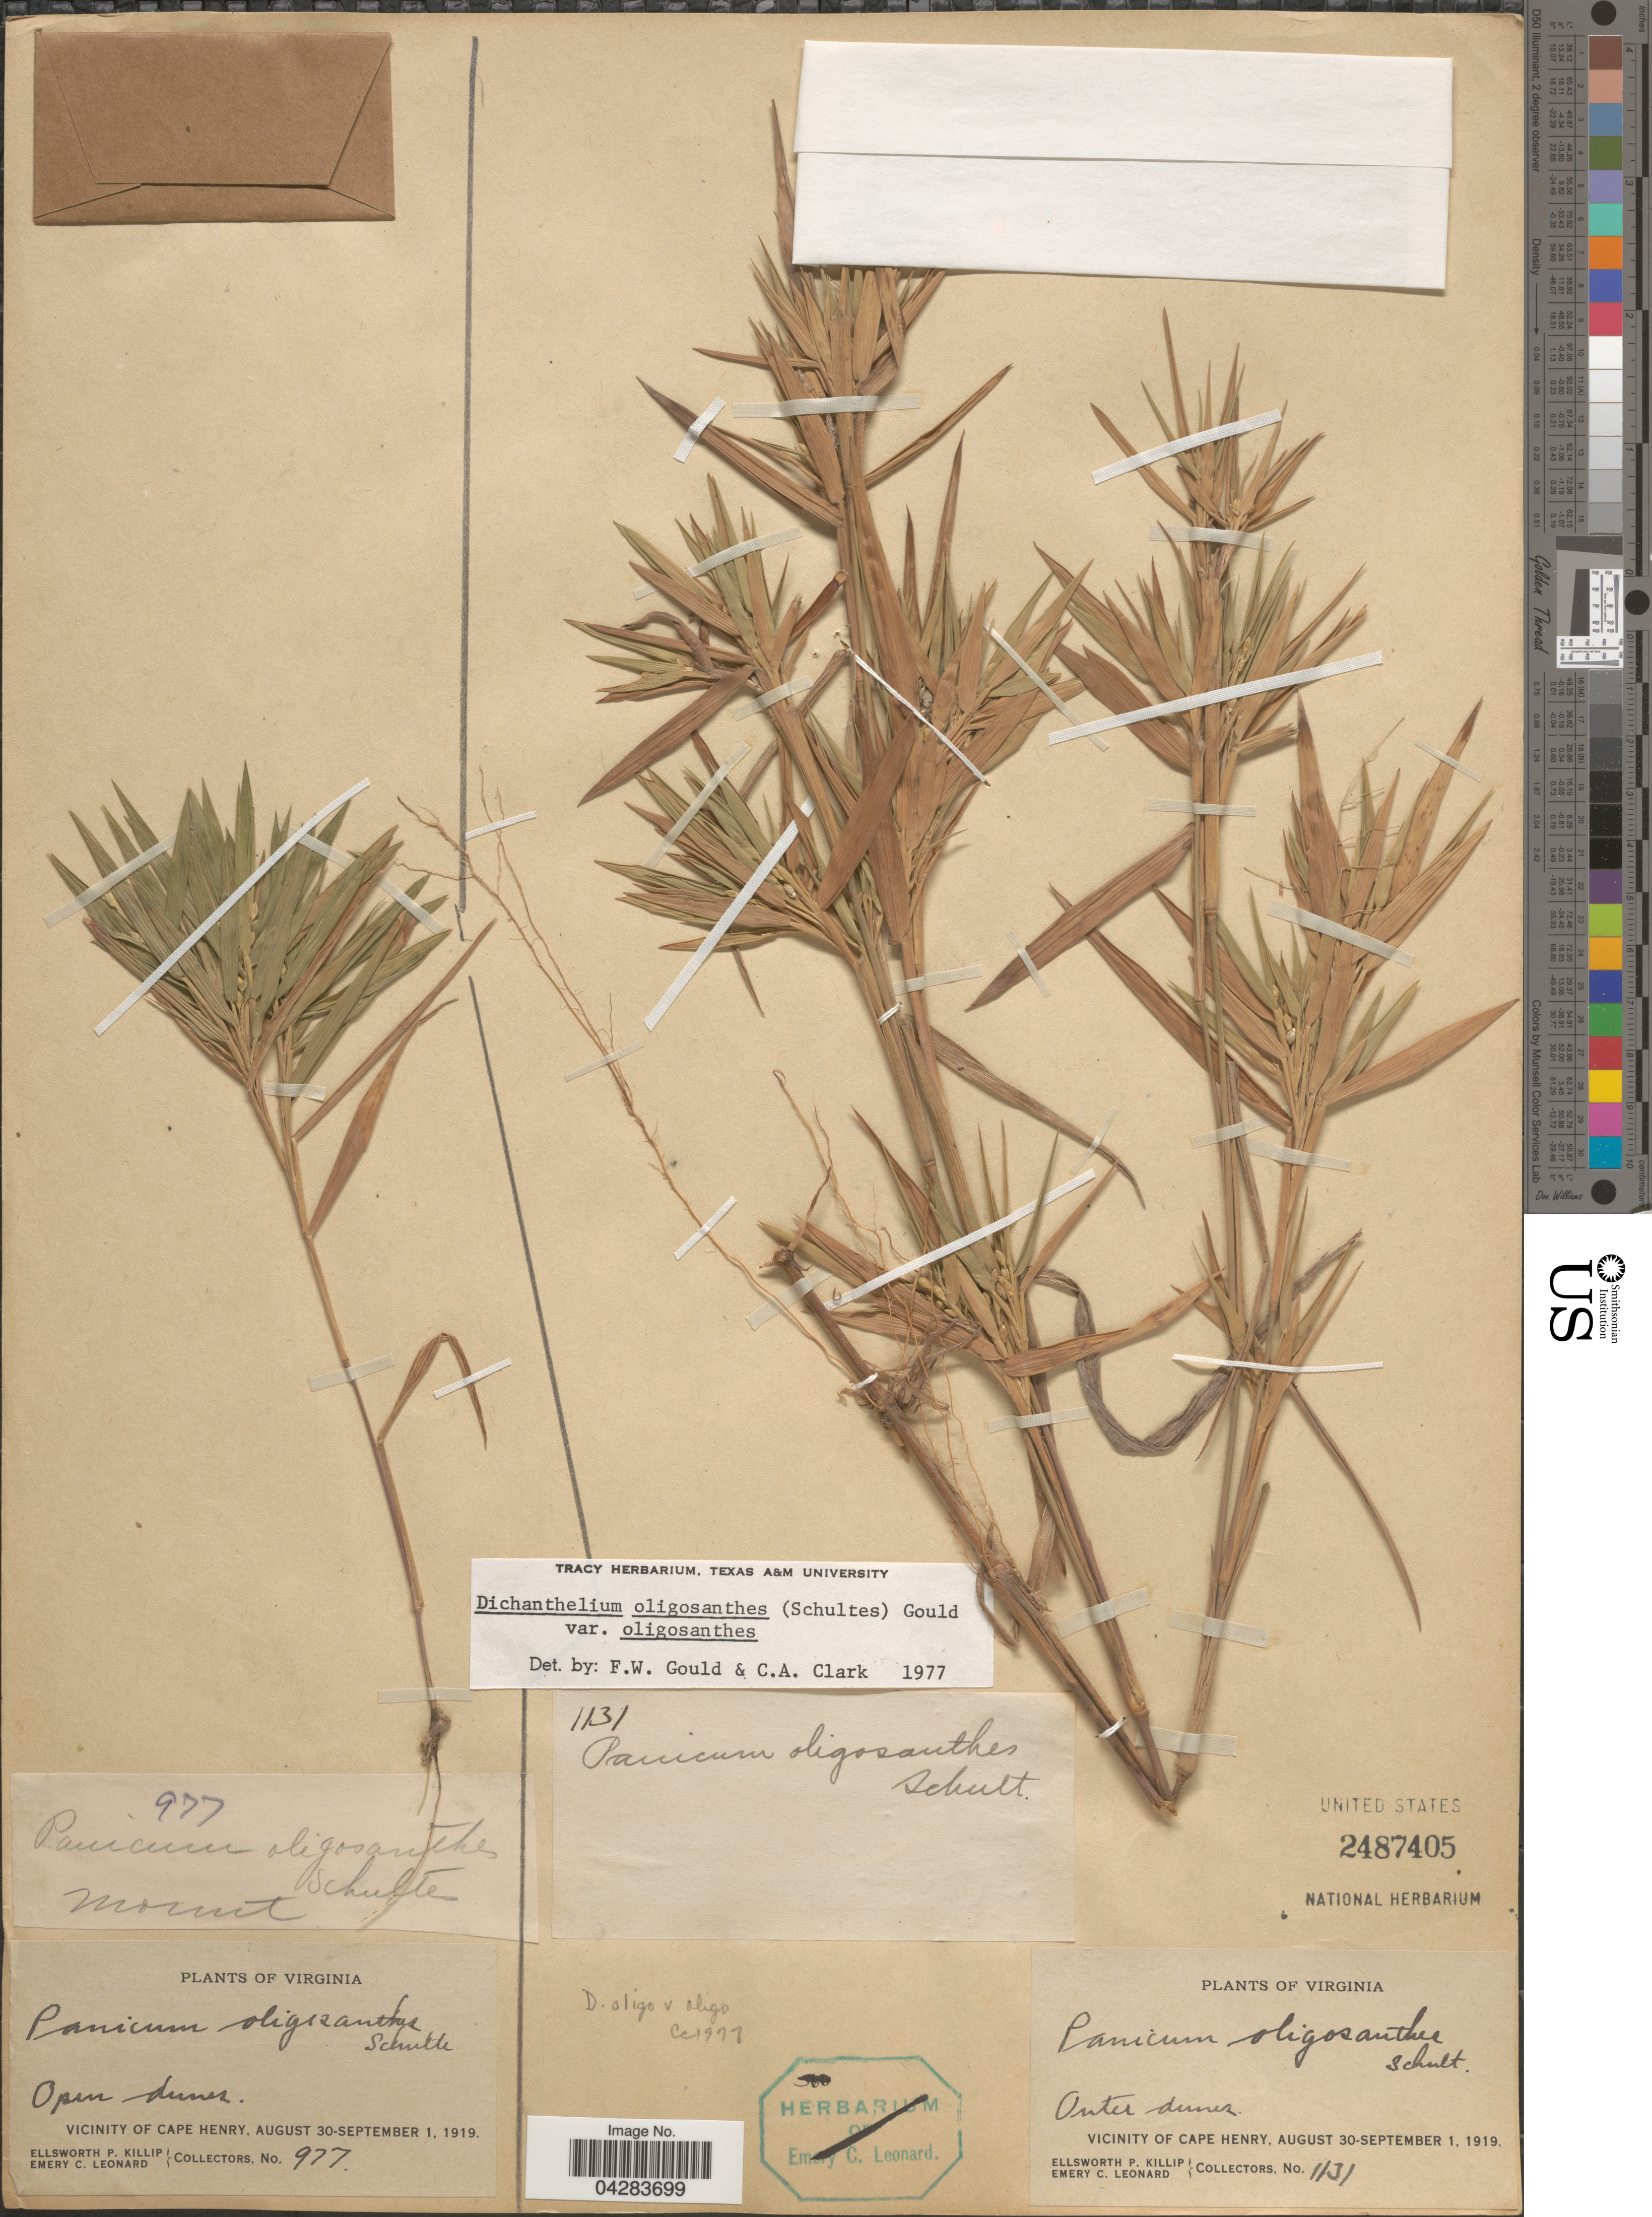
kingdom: Plantae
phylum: Tracheophyta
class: Liliopsida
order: Poales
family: Poaceae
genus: Dichanthelium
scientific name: Dichanthelium oligosanthes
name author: (Schult.) Gould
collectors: E. P. Killip & E. C. Leonard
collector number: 1131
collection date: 1919-08-30/1919-09-01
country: United States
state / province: Virginia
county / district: City of Virginia Beach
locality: Vicinity of Cape Henry.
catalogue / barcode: US 2487405-2